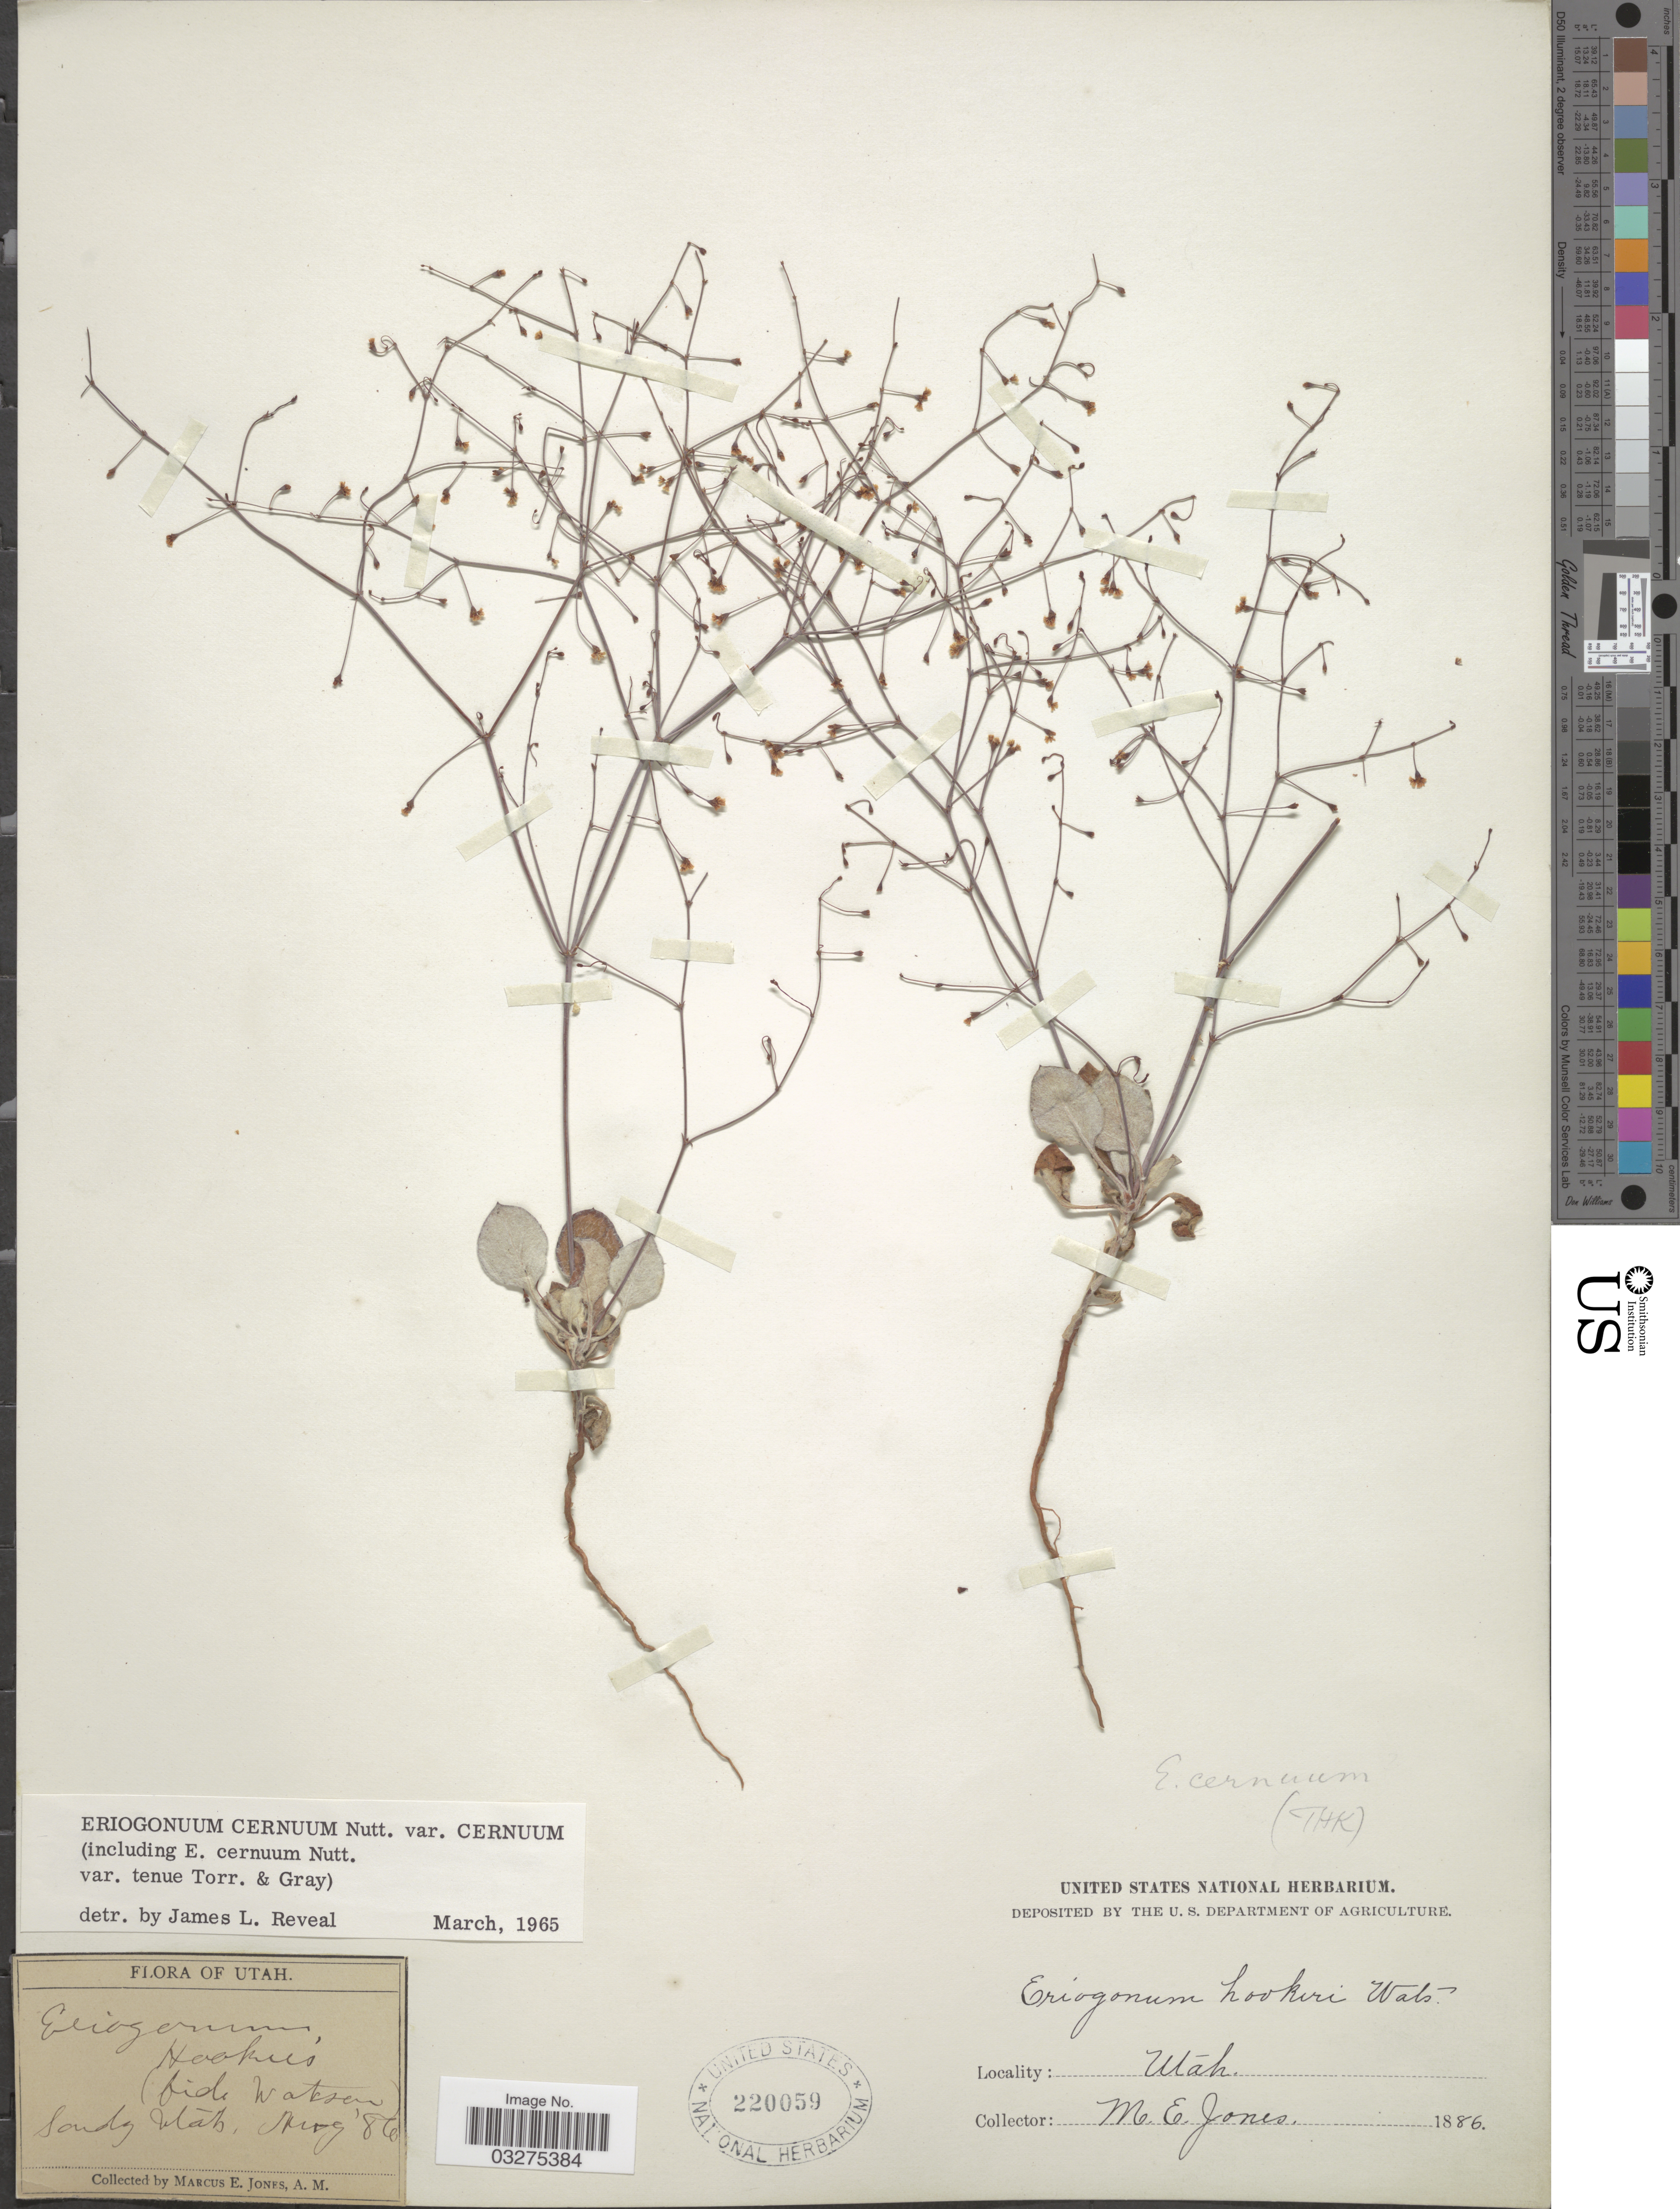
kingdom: Plantae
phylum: Tracheophyta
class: Magnoliopsida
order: Caryophyllales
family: Polygonaceae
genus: Eriogonum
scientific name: Eriogonum cernuum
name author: Nutt.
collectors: M. E. Jones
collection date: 1886-08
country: United States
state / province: Utah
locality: Sandy Utah.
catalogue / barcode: US 220059